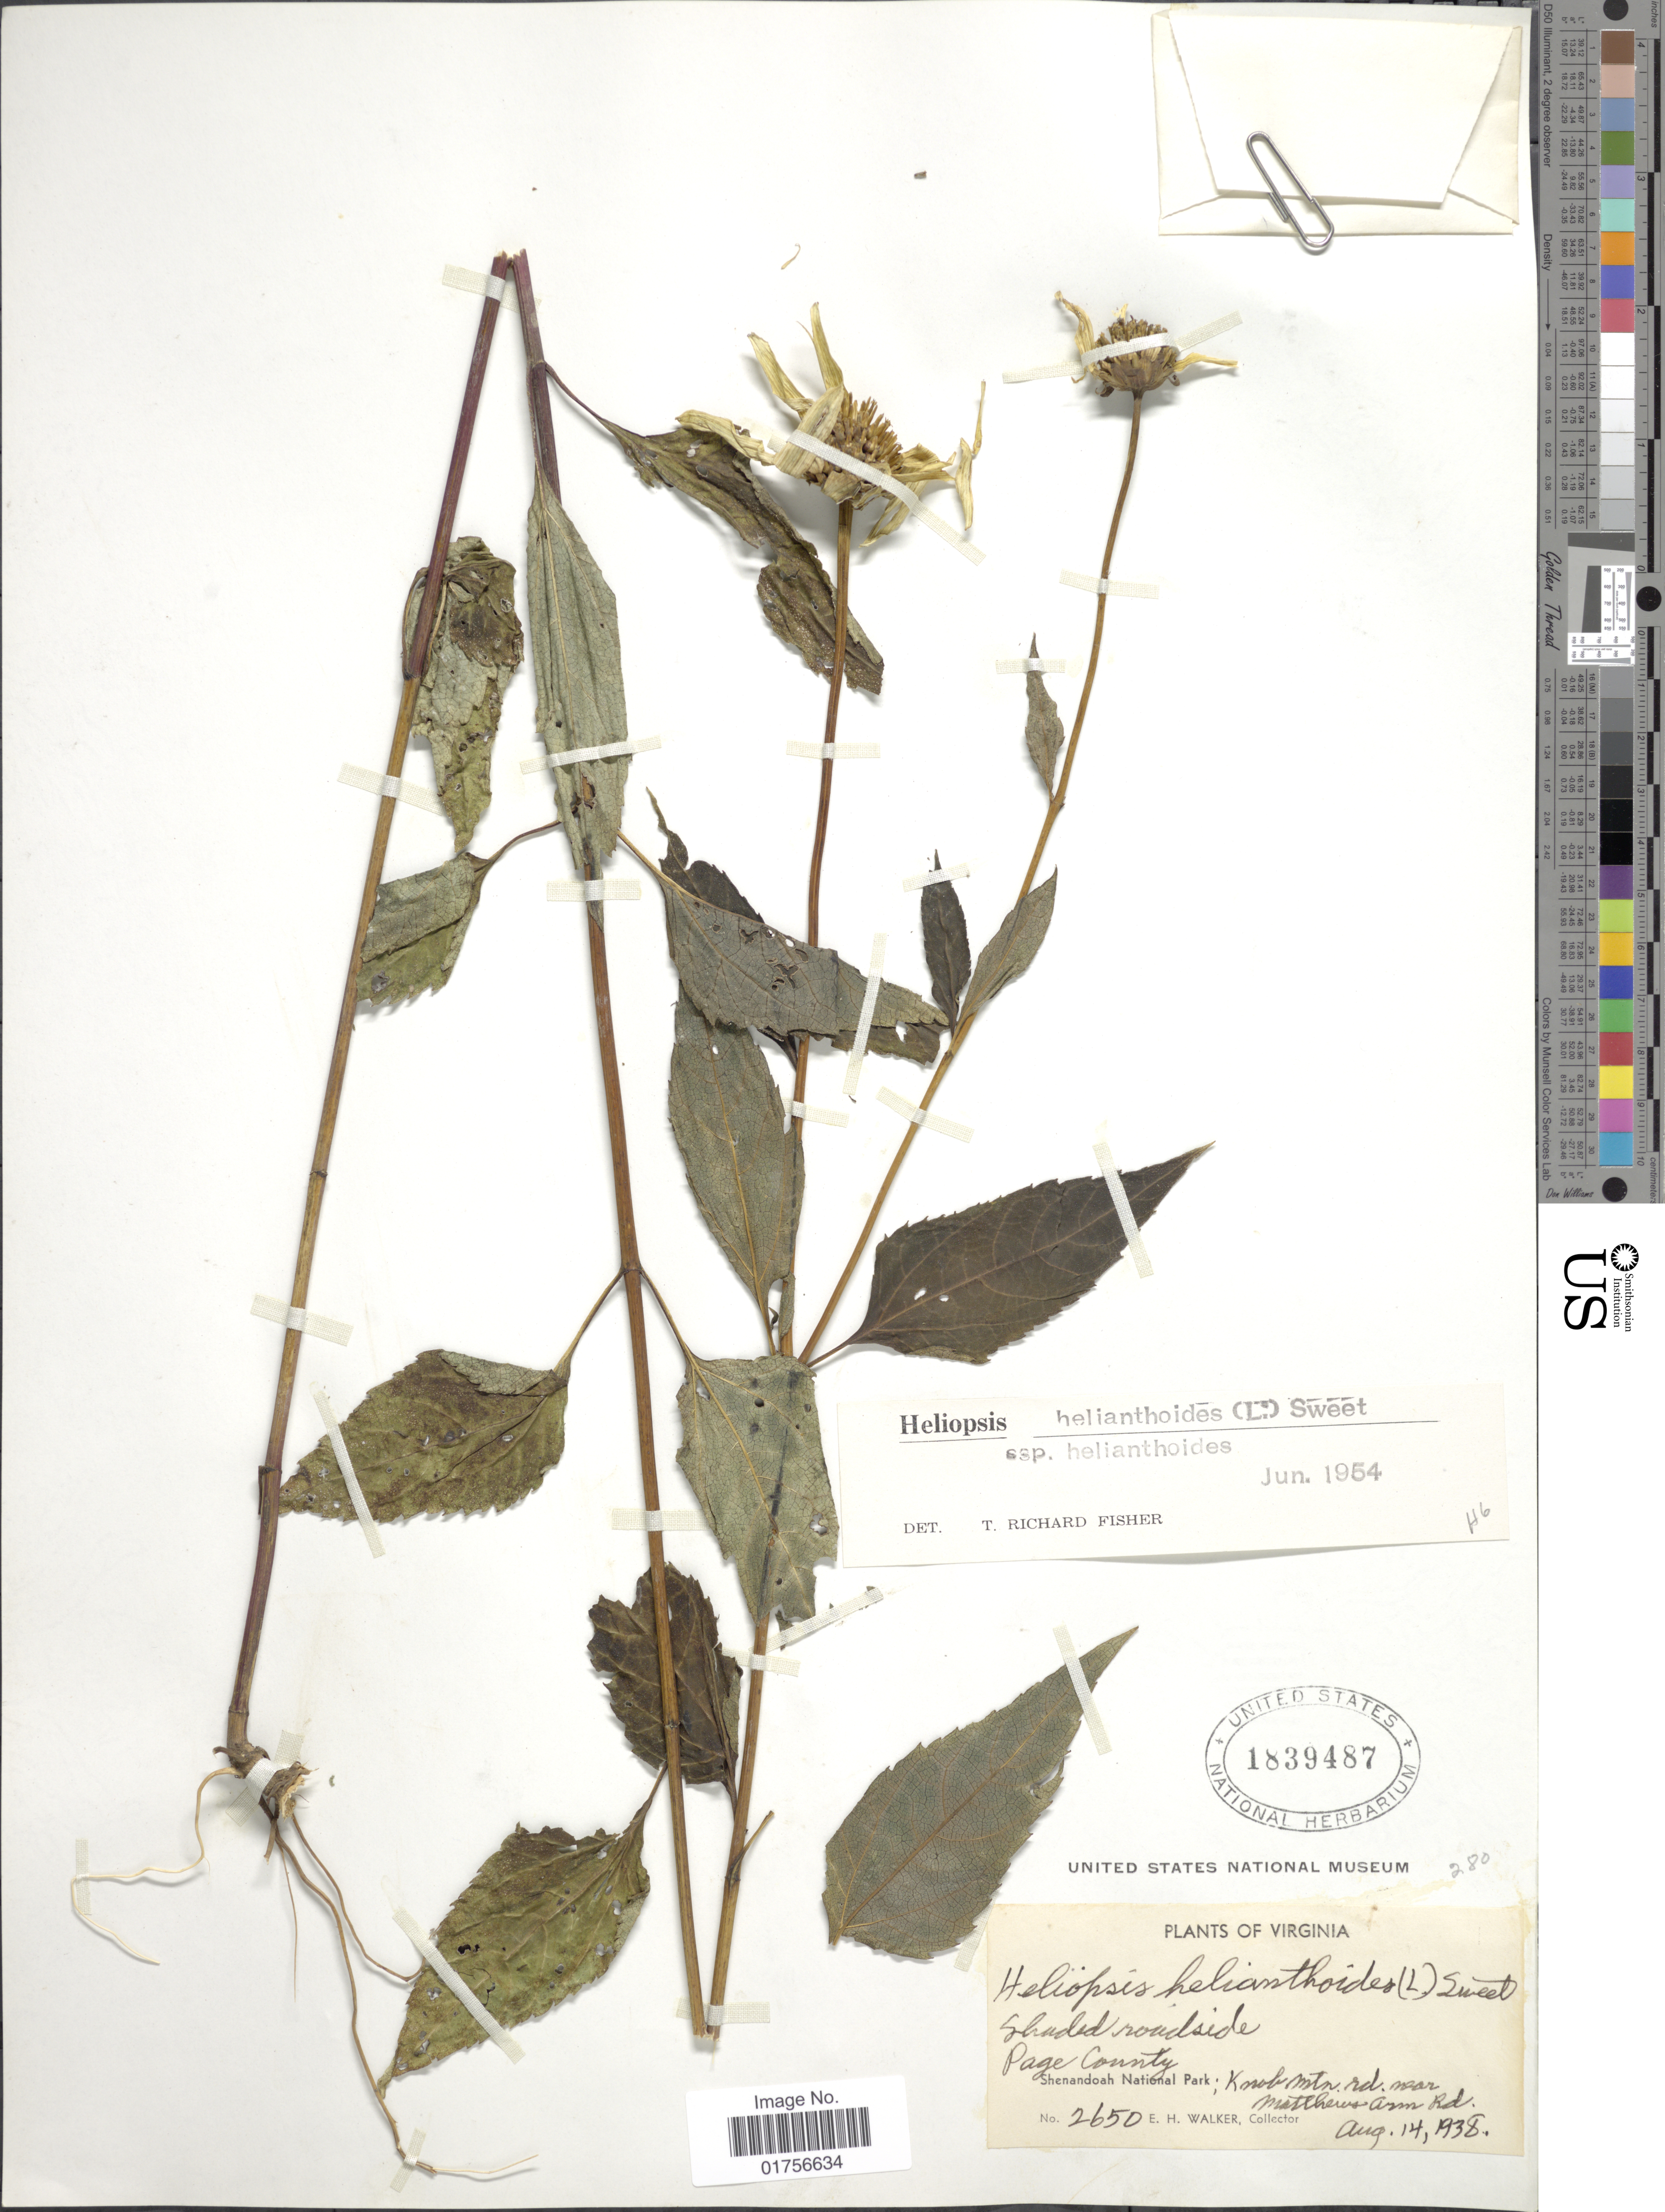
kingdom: Plantae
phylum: Tracheophyta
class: Magnoliopsida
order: Asterales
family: Asteraceae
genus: Heliopsis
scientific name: Heliopsis helianthoides subsp. helianthoides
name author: (L.) Sweet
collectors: E. H. Walker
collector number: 2650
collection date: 1938-08-14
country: United States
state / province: Virginia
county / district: Page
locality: Shenandoah National Park, Knob Mtn rd., near Matthew Arm Rd.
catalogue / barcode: US 1839487